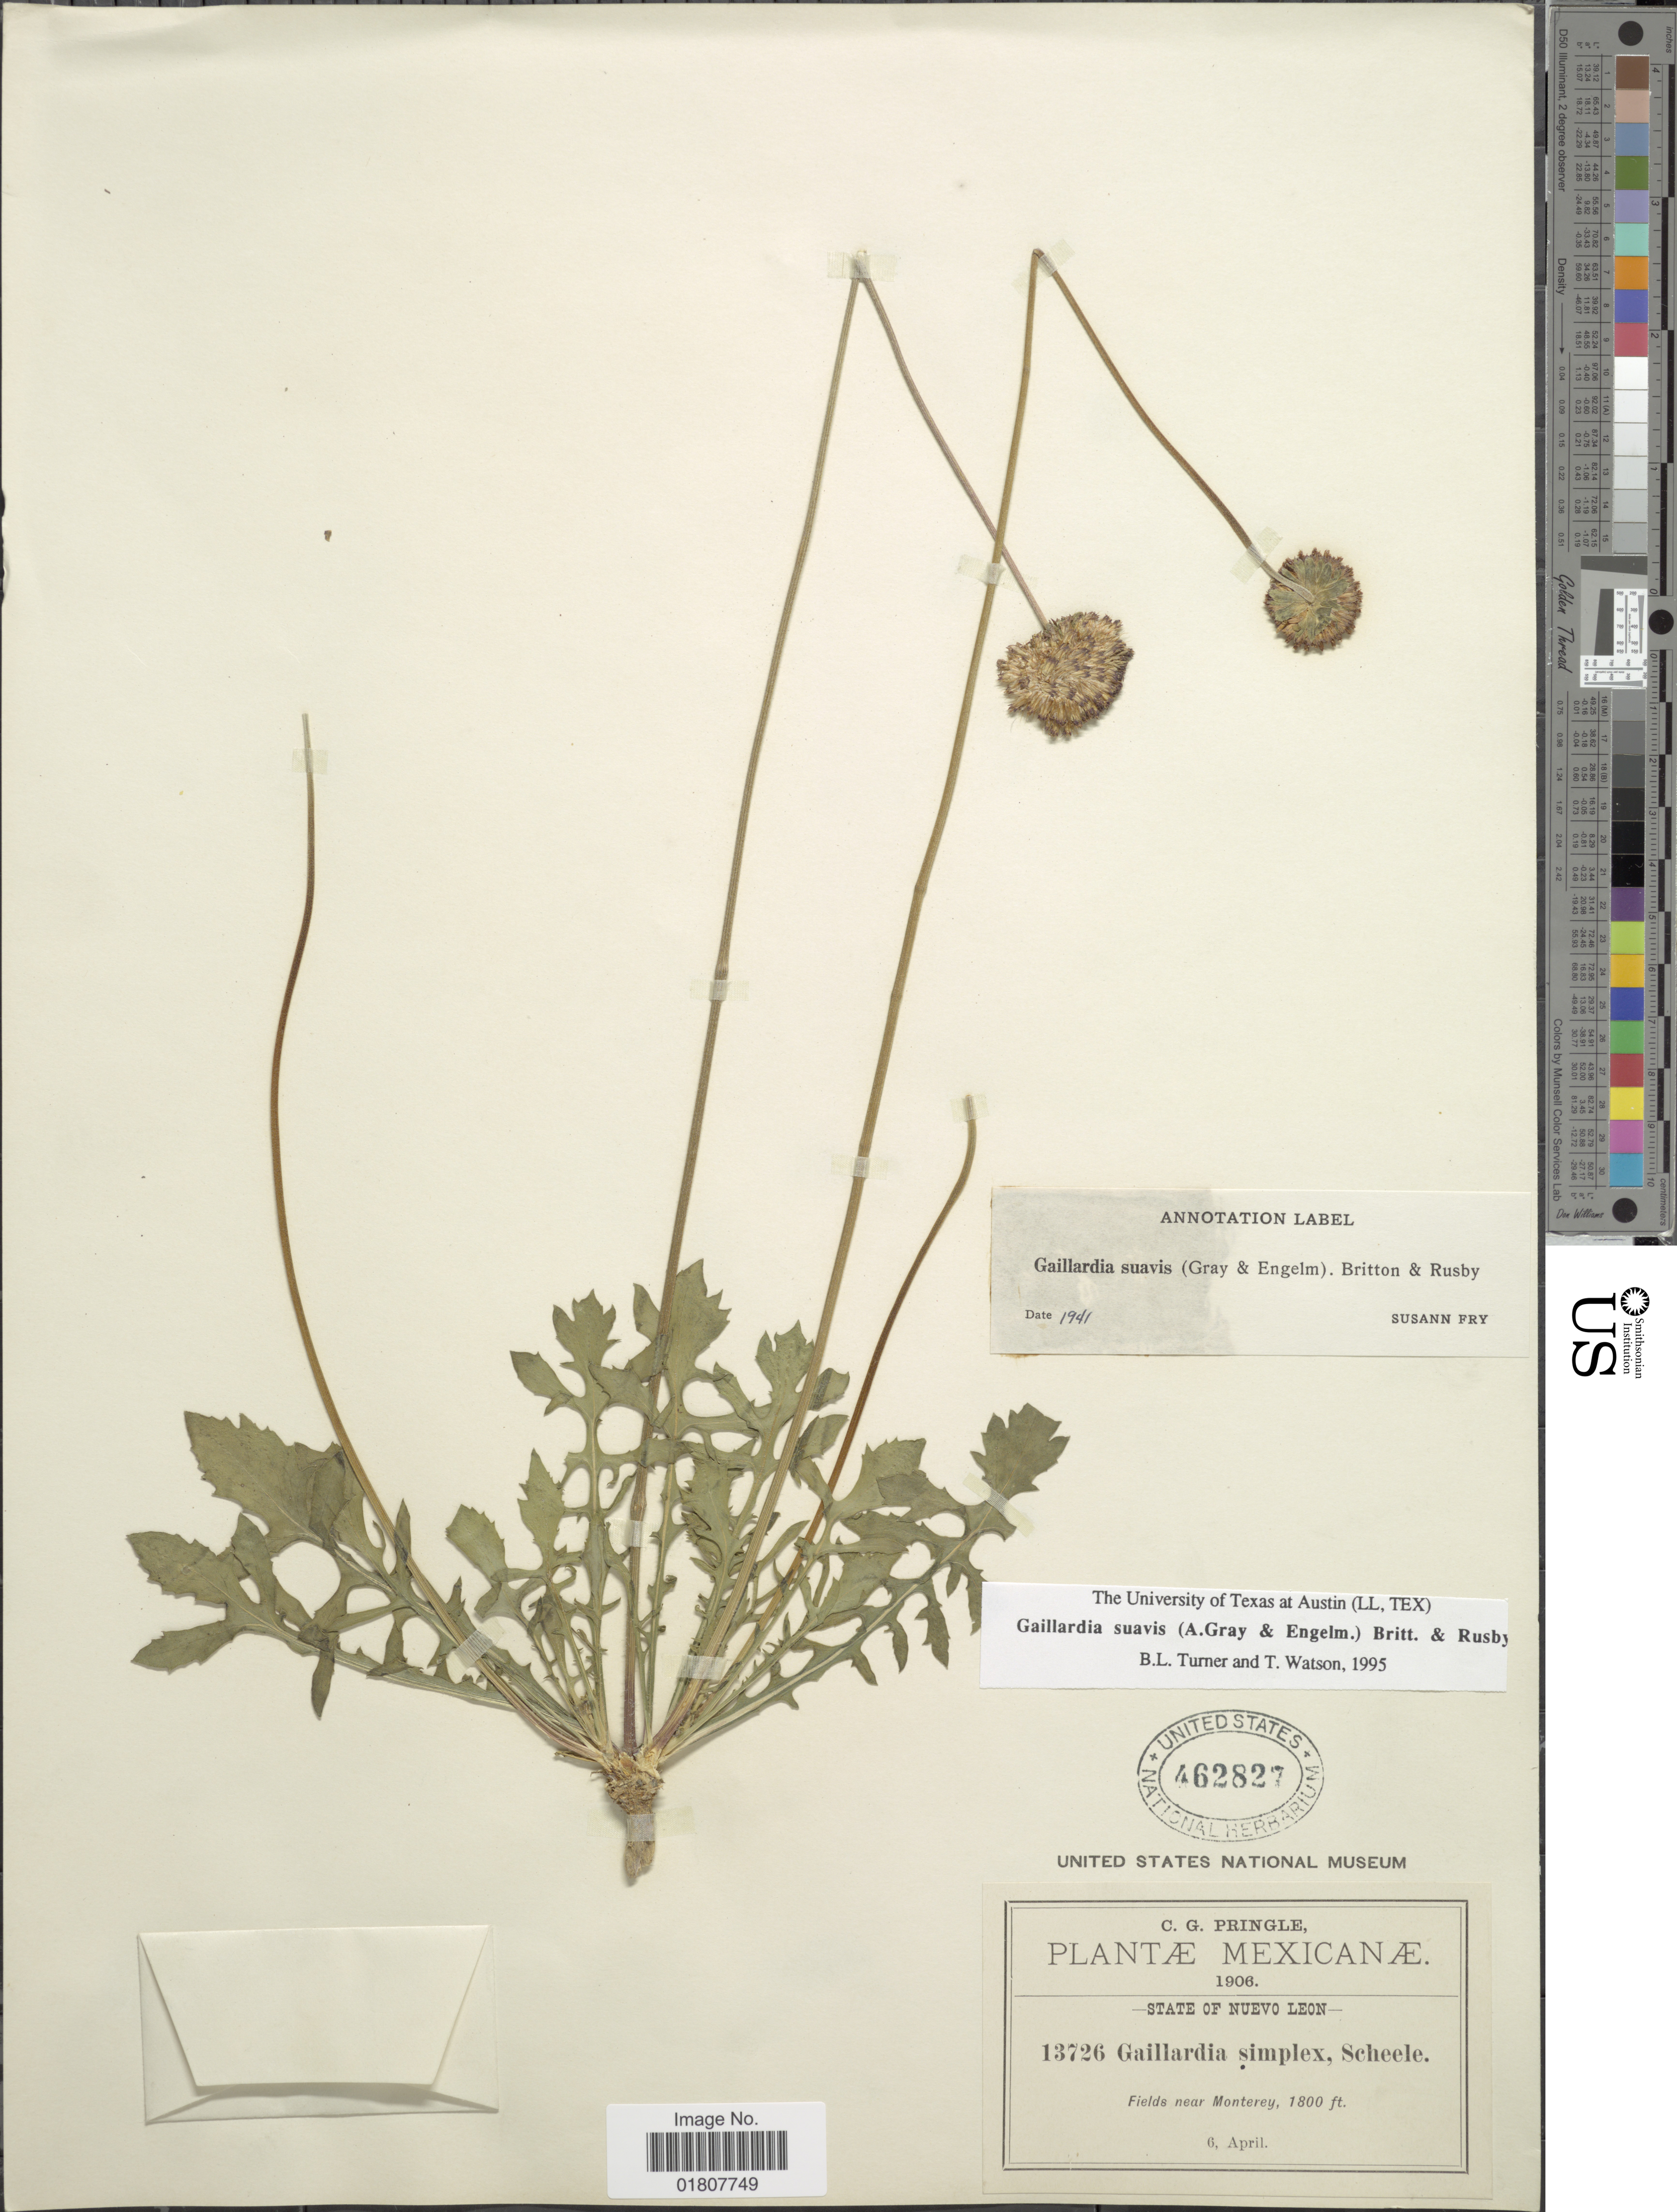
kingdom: Plantae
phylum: Tracheophyta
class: Magnoliopsida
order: Asterales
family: Asteraceae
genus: Gaillardia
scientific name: Gaillardia suavis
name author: (A. Gray & Engelm.) Britton & Rusby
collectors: C. G. Pringle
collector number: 13726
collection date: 1906-04-06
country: Mexico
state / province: Nuevo León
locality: fields near Monterey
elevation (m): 549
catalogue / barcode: US 462827